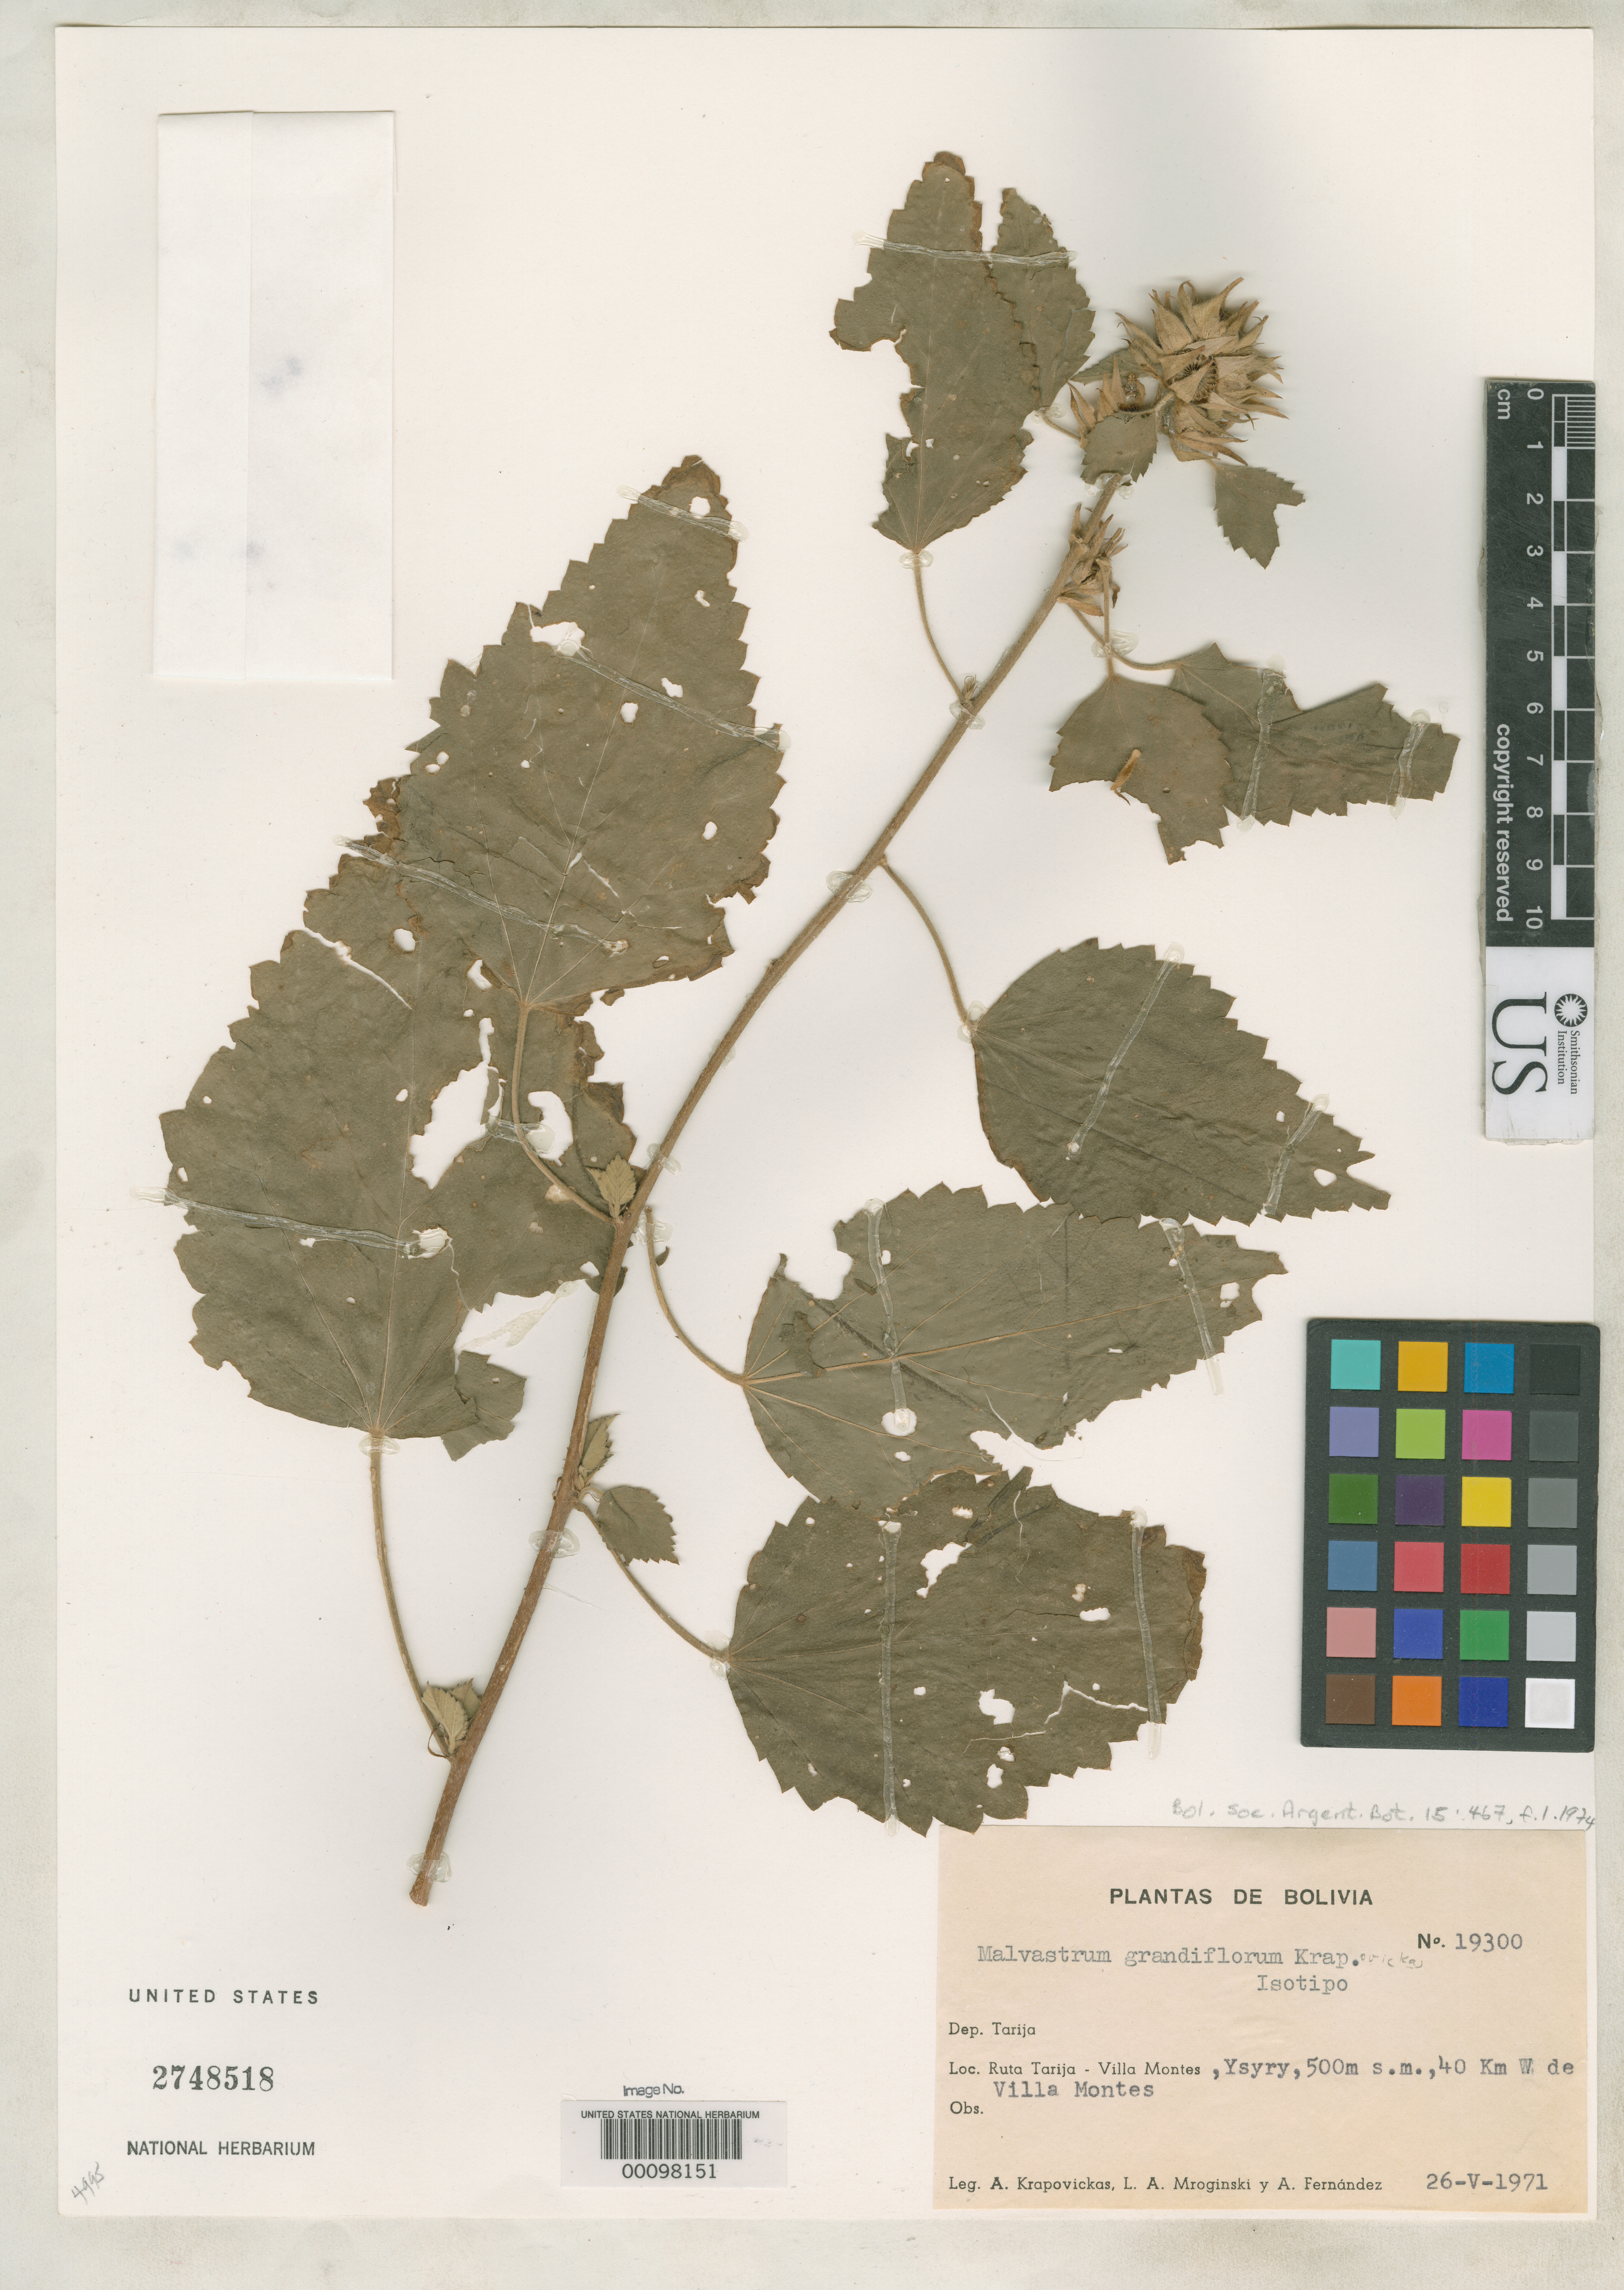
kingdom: Plantae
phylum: Tracheophyta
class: Magnoliopsida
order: Malvales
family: Malvaceae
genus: Malvastrum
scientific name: Malvastrum grandiflorum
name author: Krapov.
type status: Isotype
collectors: A. Krapovickas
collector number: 19300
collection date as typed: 26 May 1971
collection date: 1971-05-26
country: Bolivia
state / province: Tarija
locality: Ruta Tarija-Villa Montes, Ysyry, 40 km W of Villa Montes.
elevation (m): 500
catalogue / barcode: US 2748518